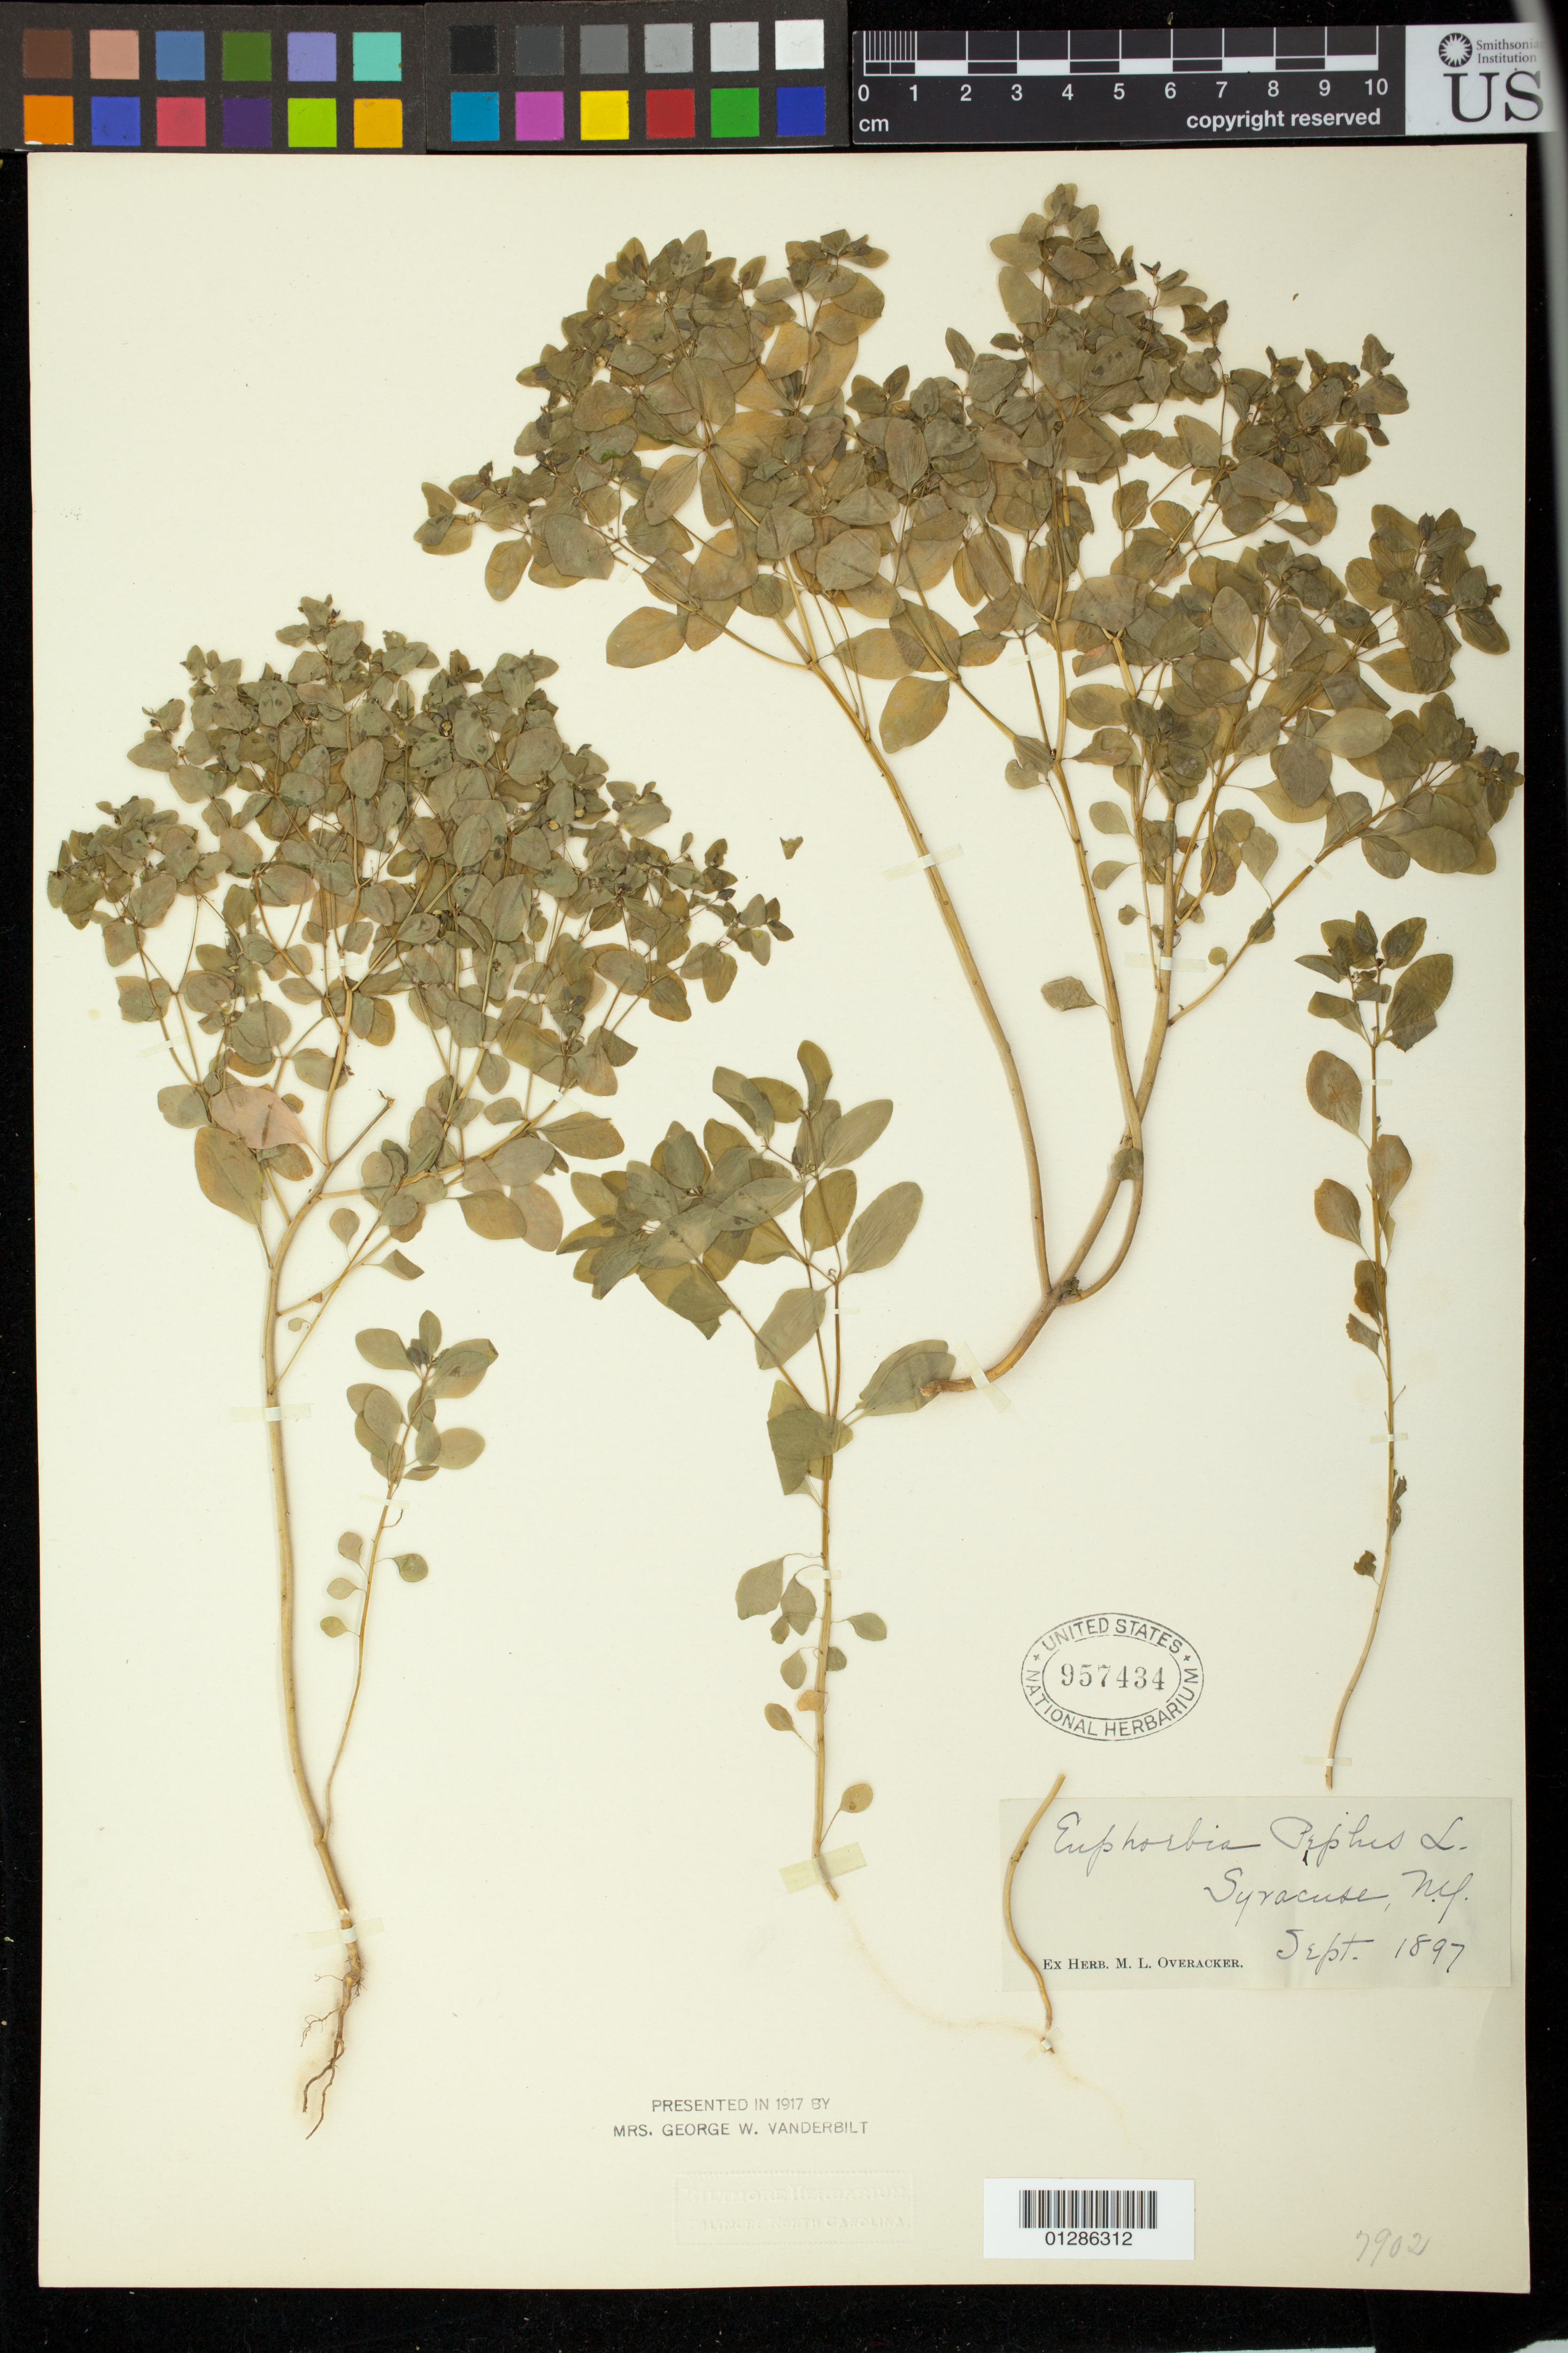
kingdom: Plantae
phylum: Tracheophyta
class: Magnoliopsida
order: Malpighiales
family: Euphorbiaceae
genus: Euphorbia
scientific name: Euphorbia peplus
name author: L.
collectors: M. Overacker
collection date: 1897-09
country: United States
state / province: New York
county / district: Onondaga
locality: Syracuse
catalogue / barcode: US 957434